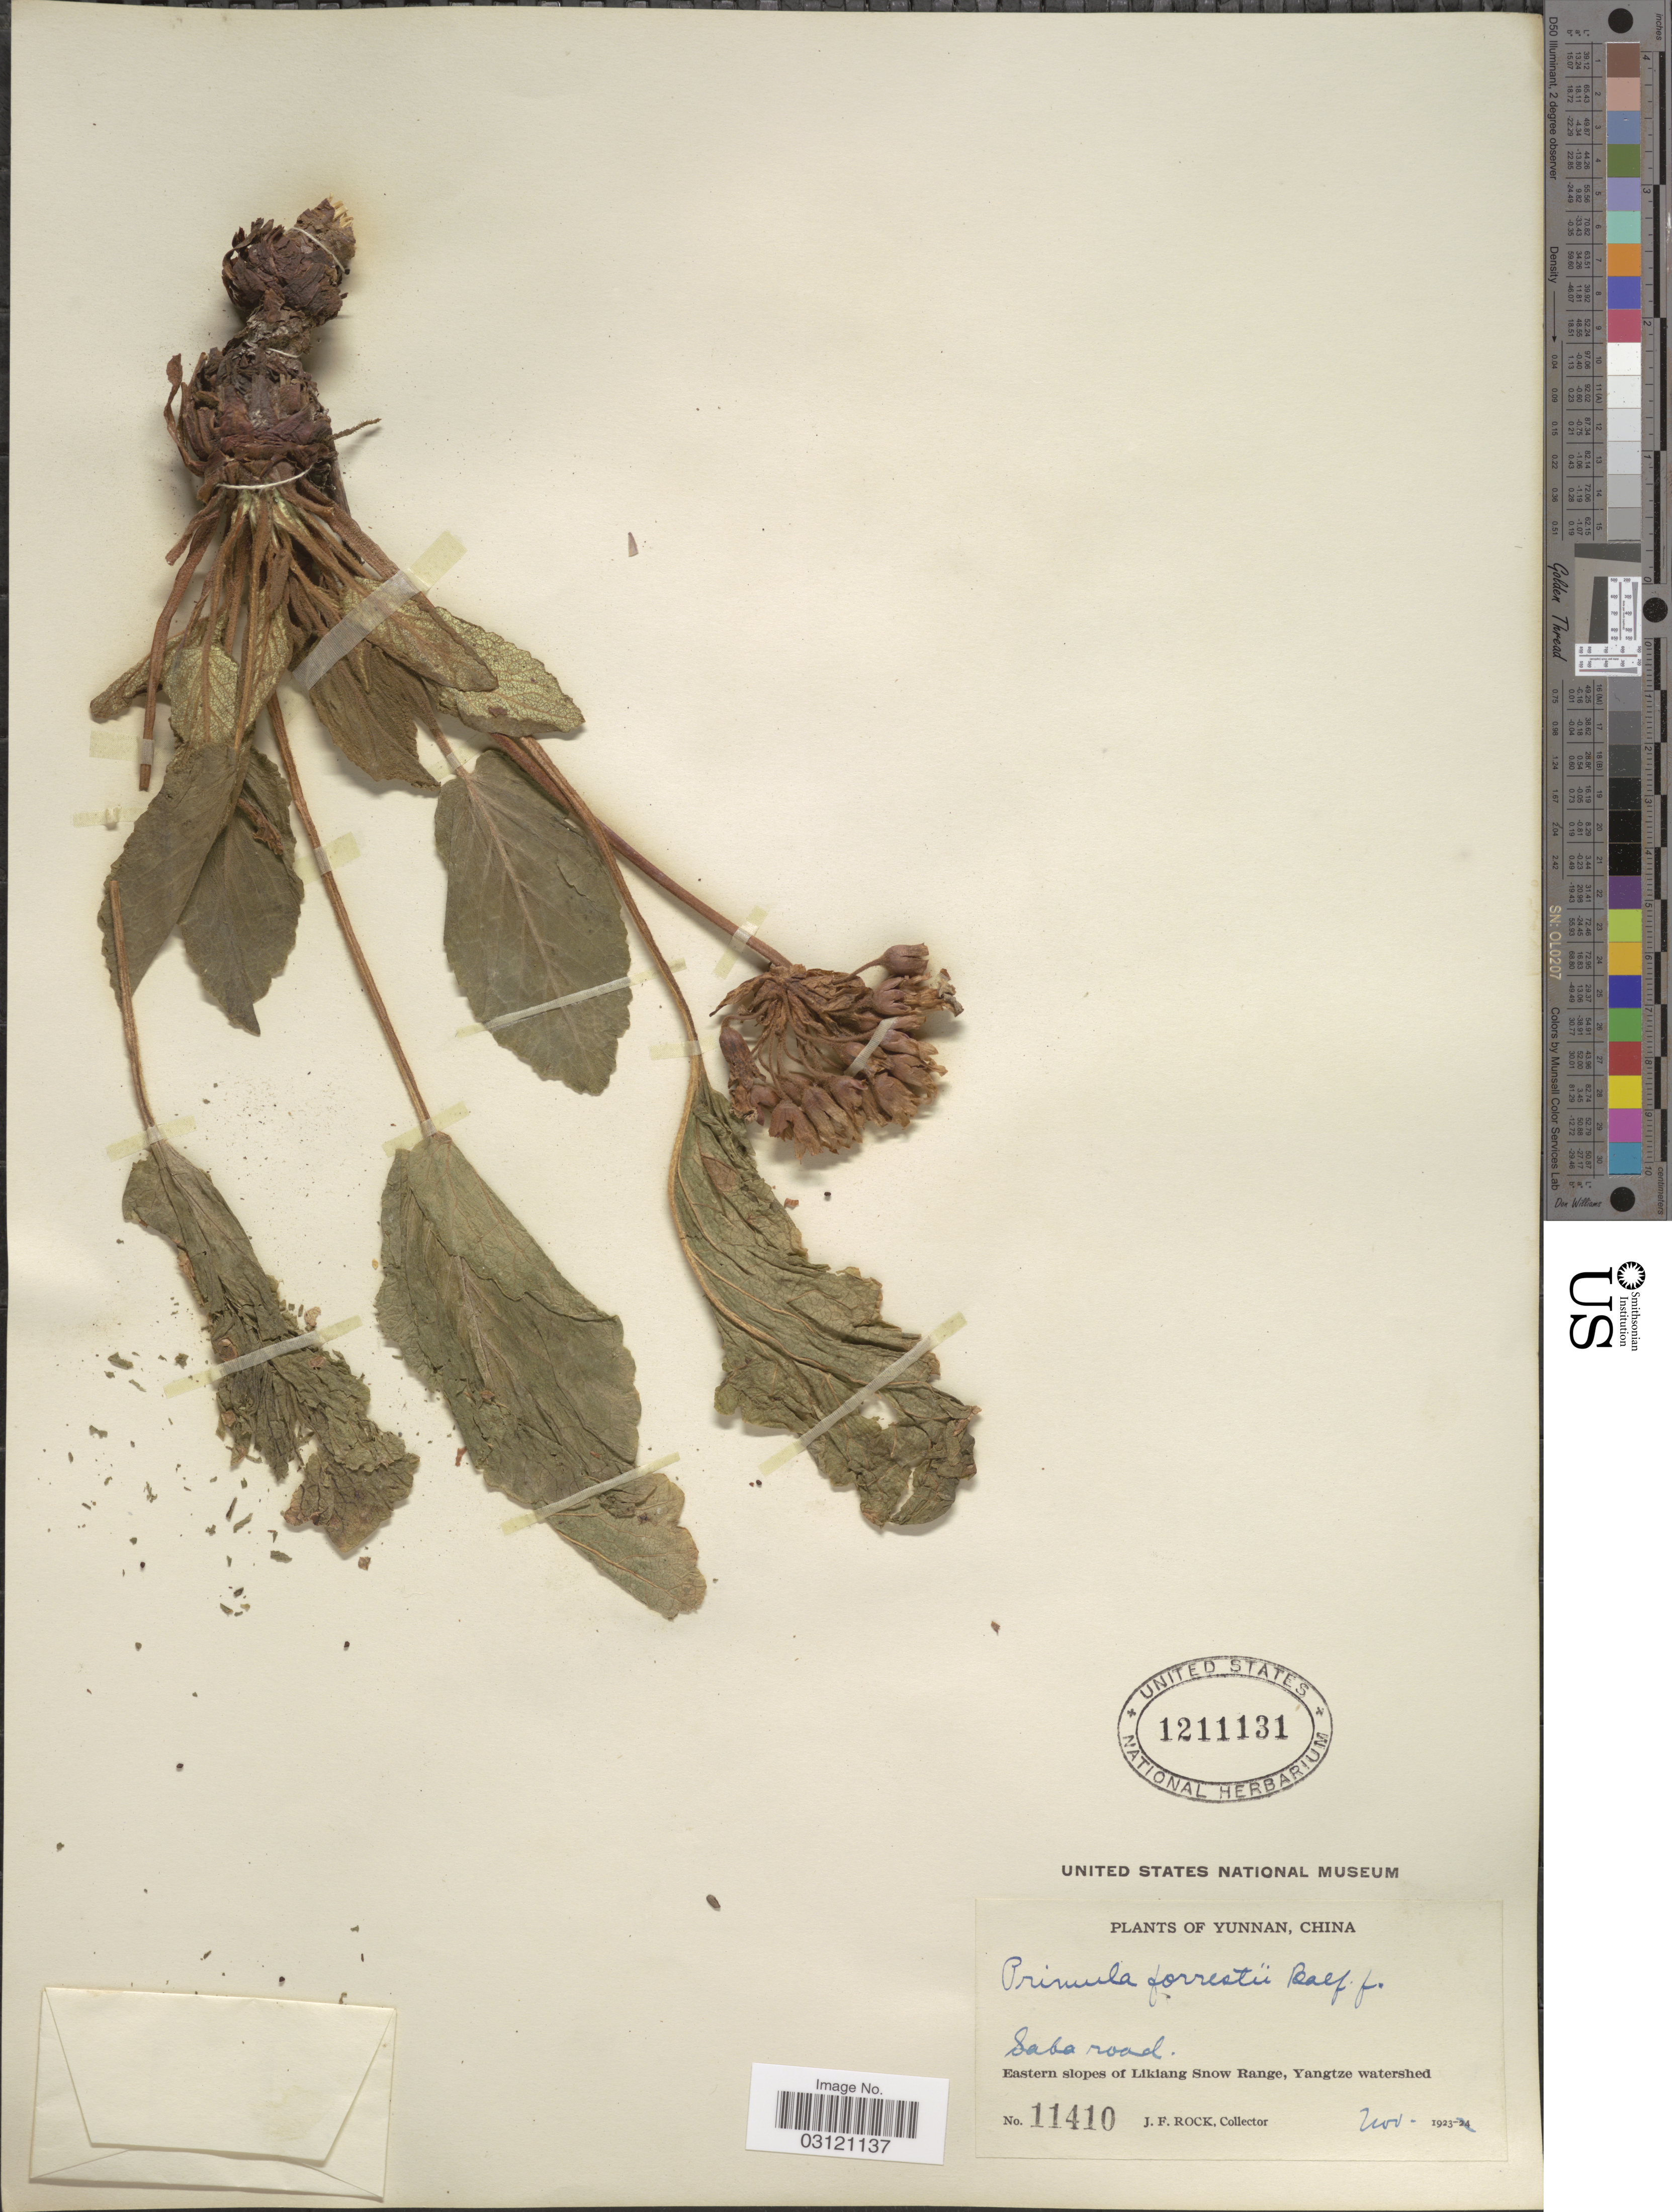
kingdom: Plantae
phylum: Tracheophyta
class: Magnoliopsida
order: Ericales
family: Primulaceae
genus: Primula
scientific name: Primula forrestii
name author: Balf. f. in Forrest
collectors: J. Rock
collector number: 11410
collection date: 1923-11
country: China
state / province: Yunnan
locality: Saba road. Eastern slopes of Likiang Snow Range, Yangtze watershed.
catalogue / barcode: US 1211131